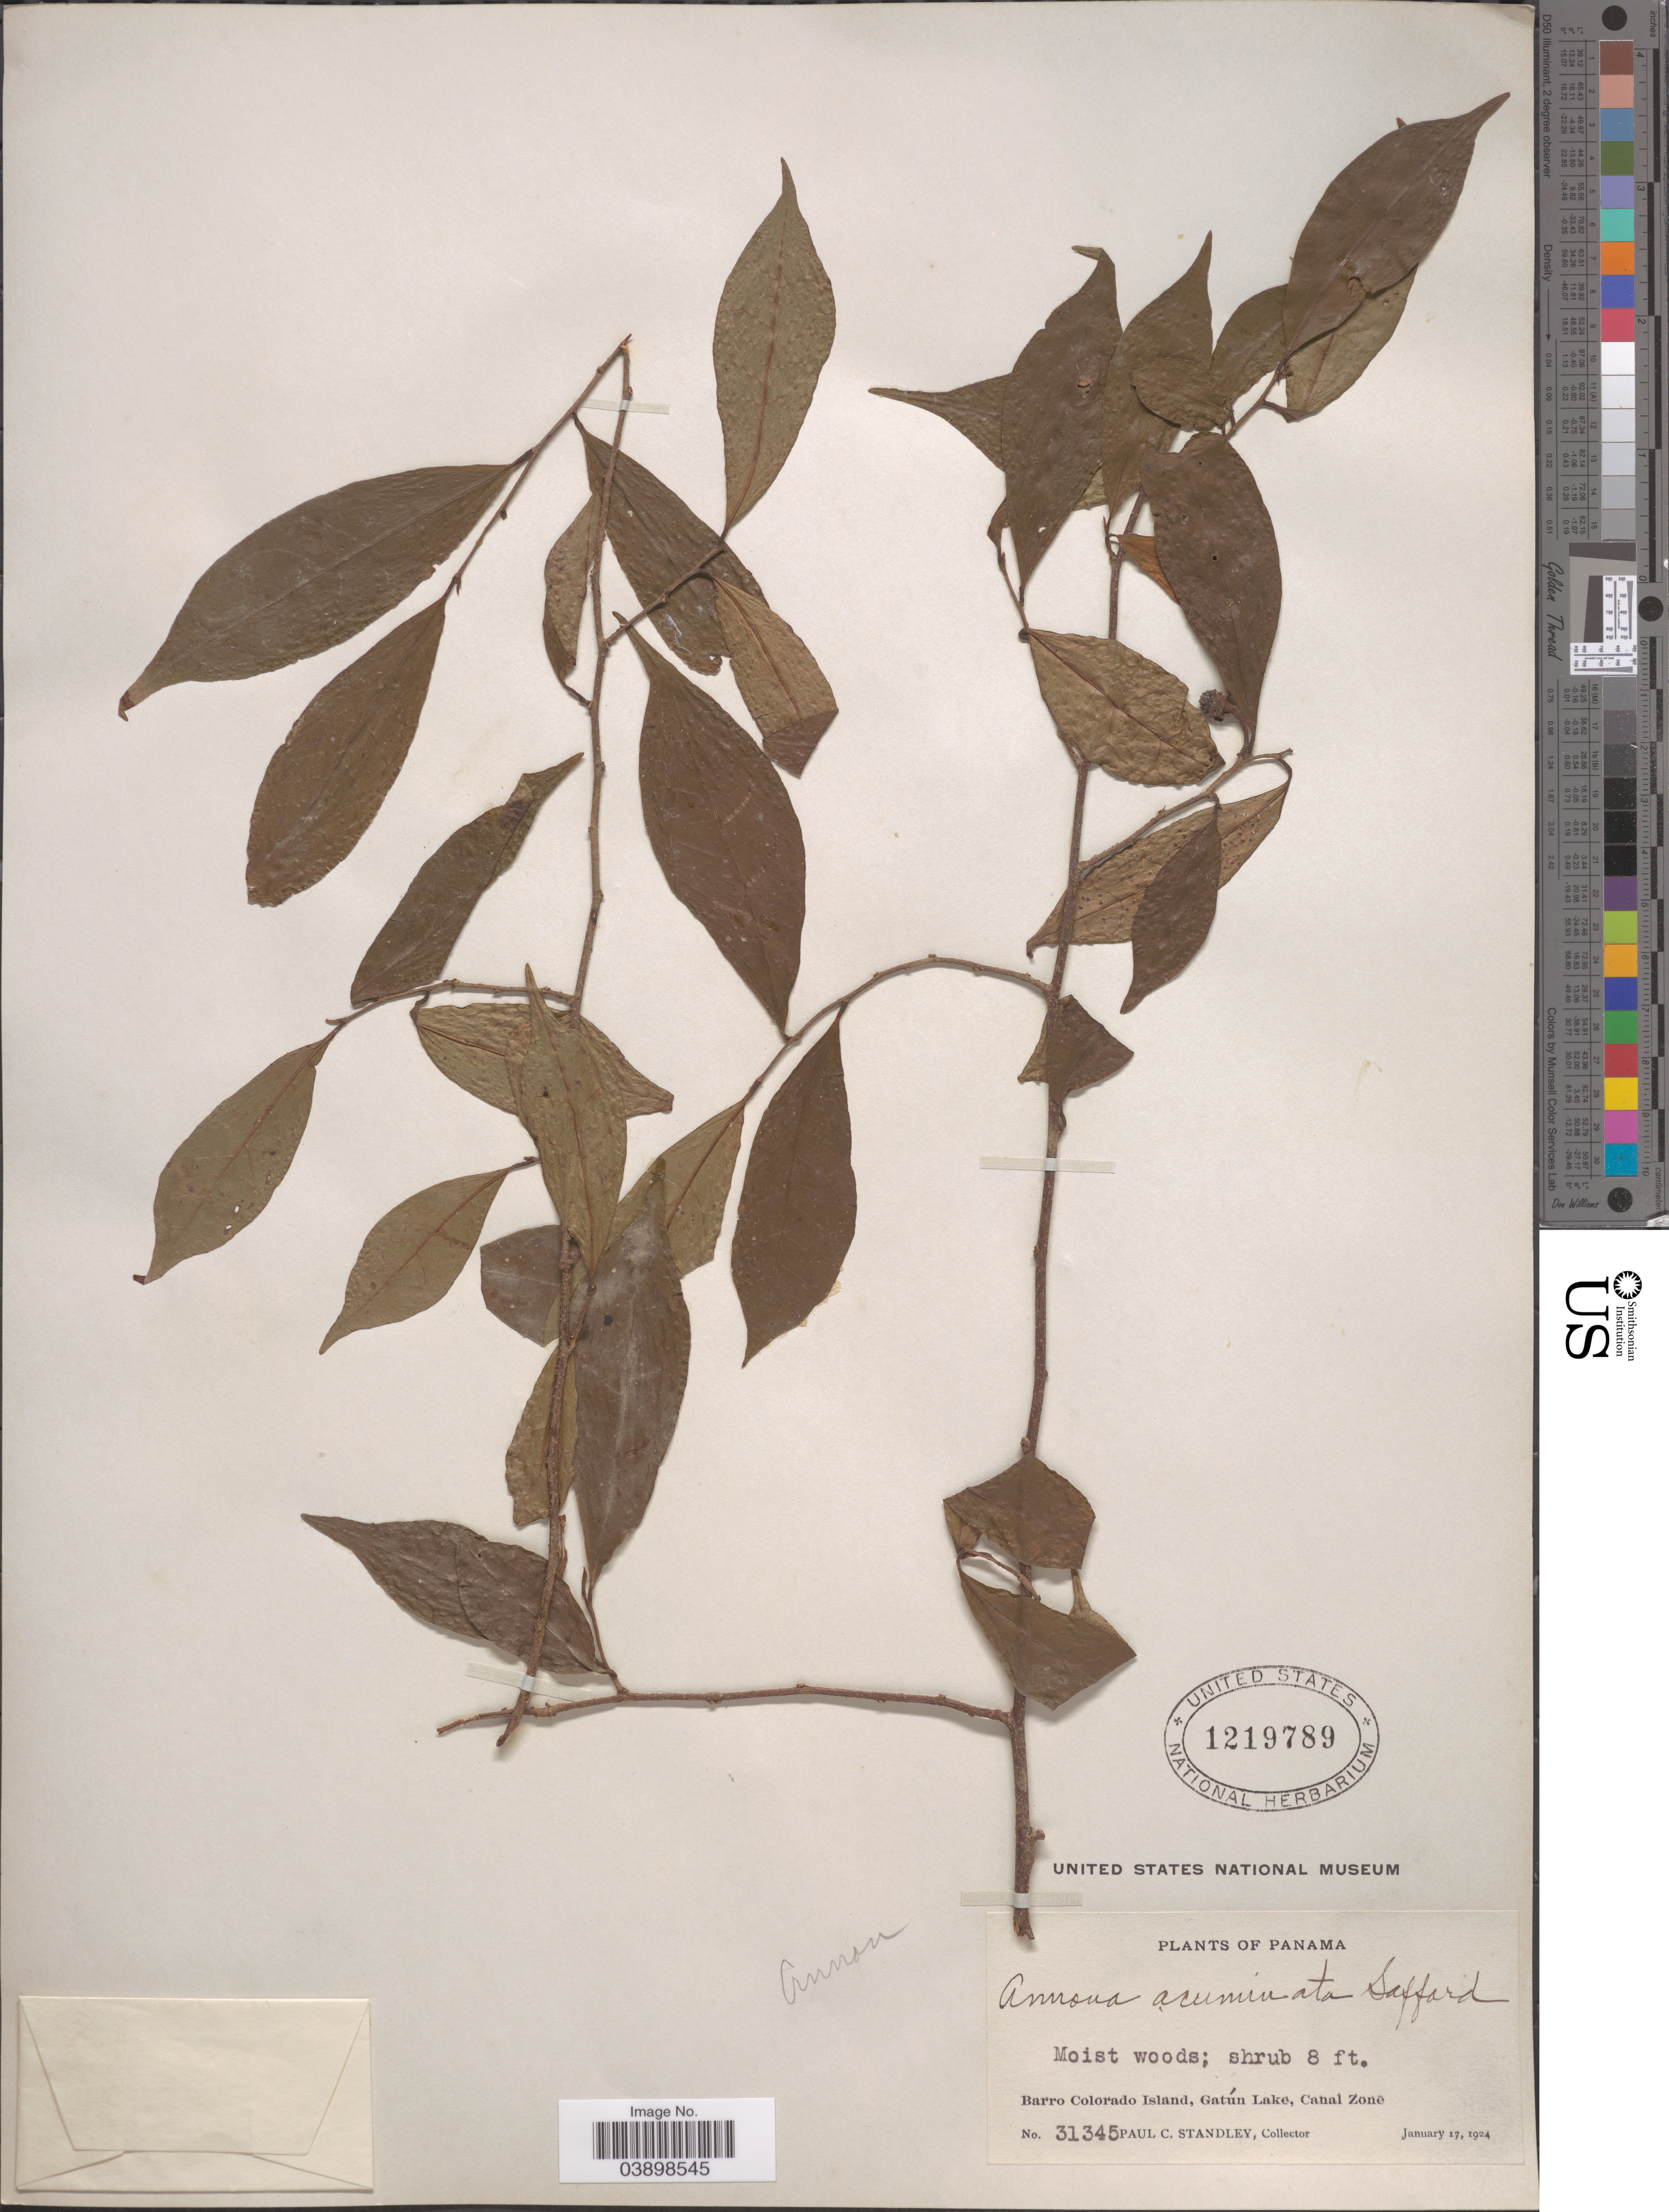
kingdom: Plantae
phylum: Tracheophyta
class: Magnoliopsida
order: Magnoliales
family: Annonaceae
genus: Annona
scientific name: Annona acuminata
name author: Saff.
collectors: P. C. Standley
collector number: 31345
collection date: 1924-01-17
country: Panama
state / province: Panamá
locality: Barro Colorado Island, Gatún Lake, Canal Zone.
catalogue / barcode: US 1219789